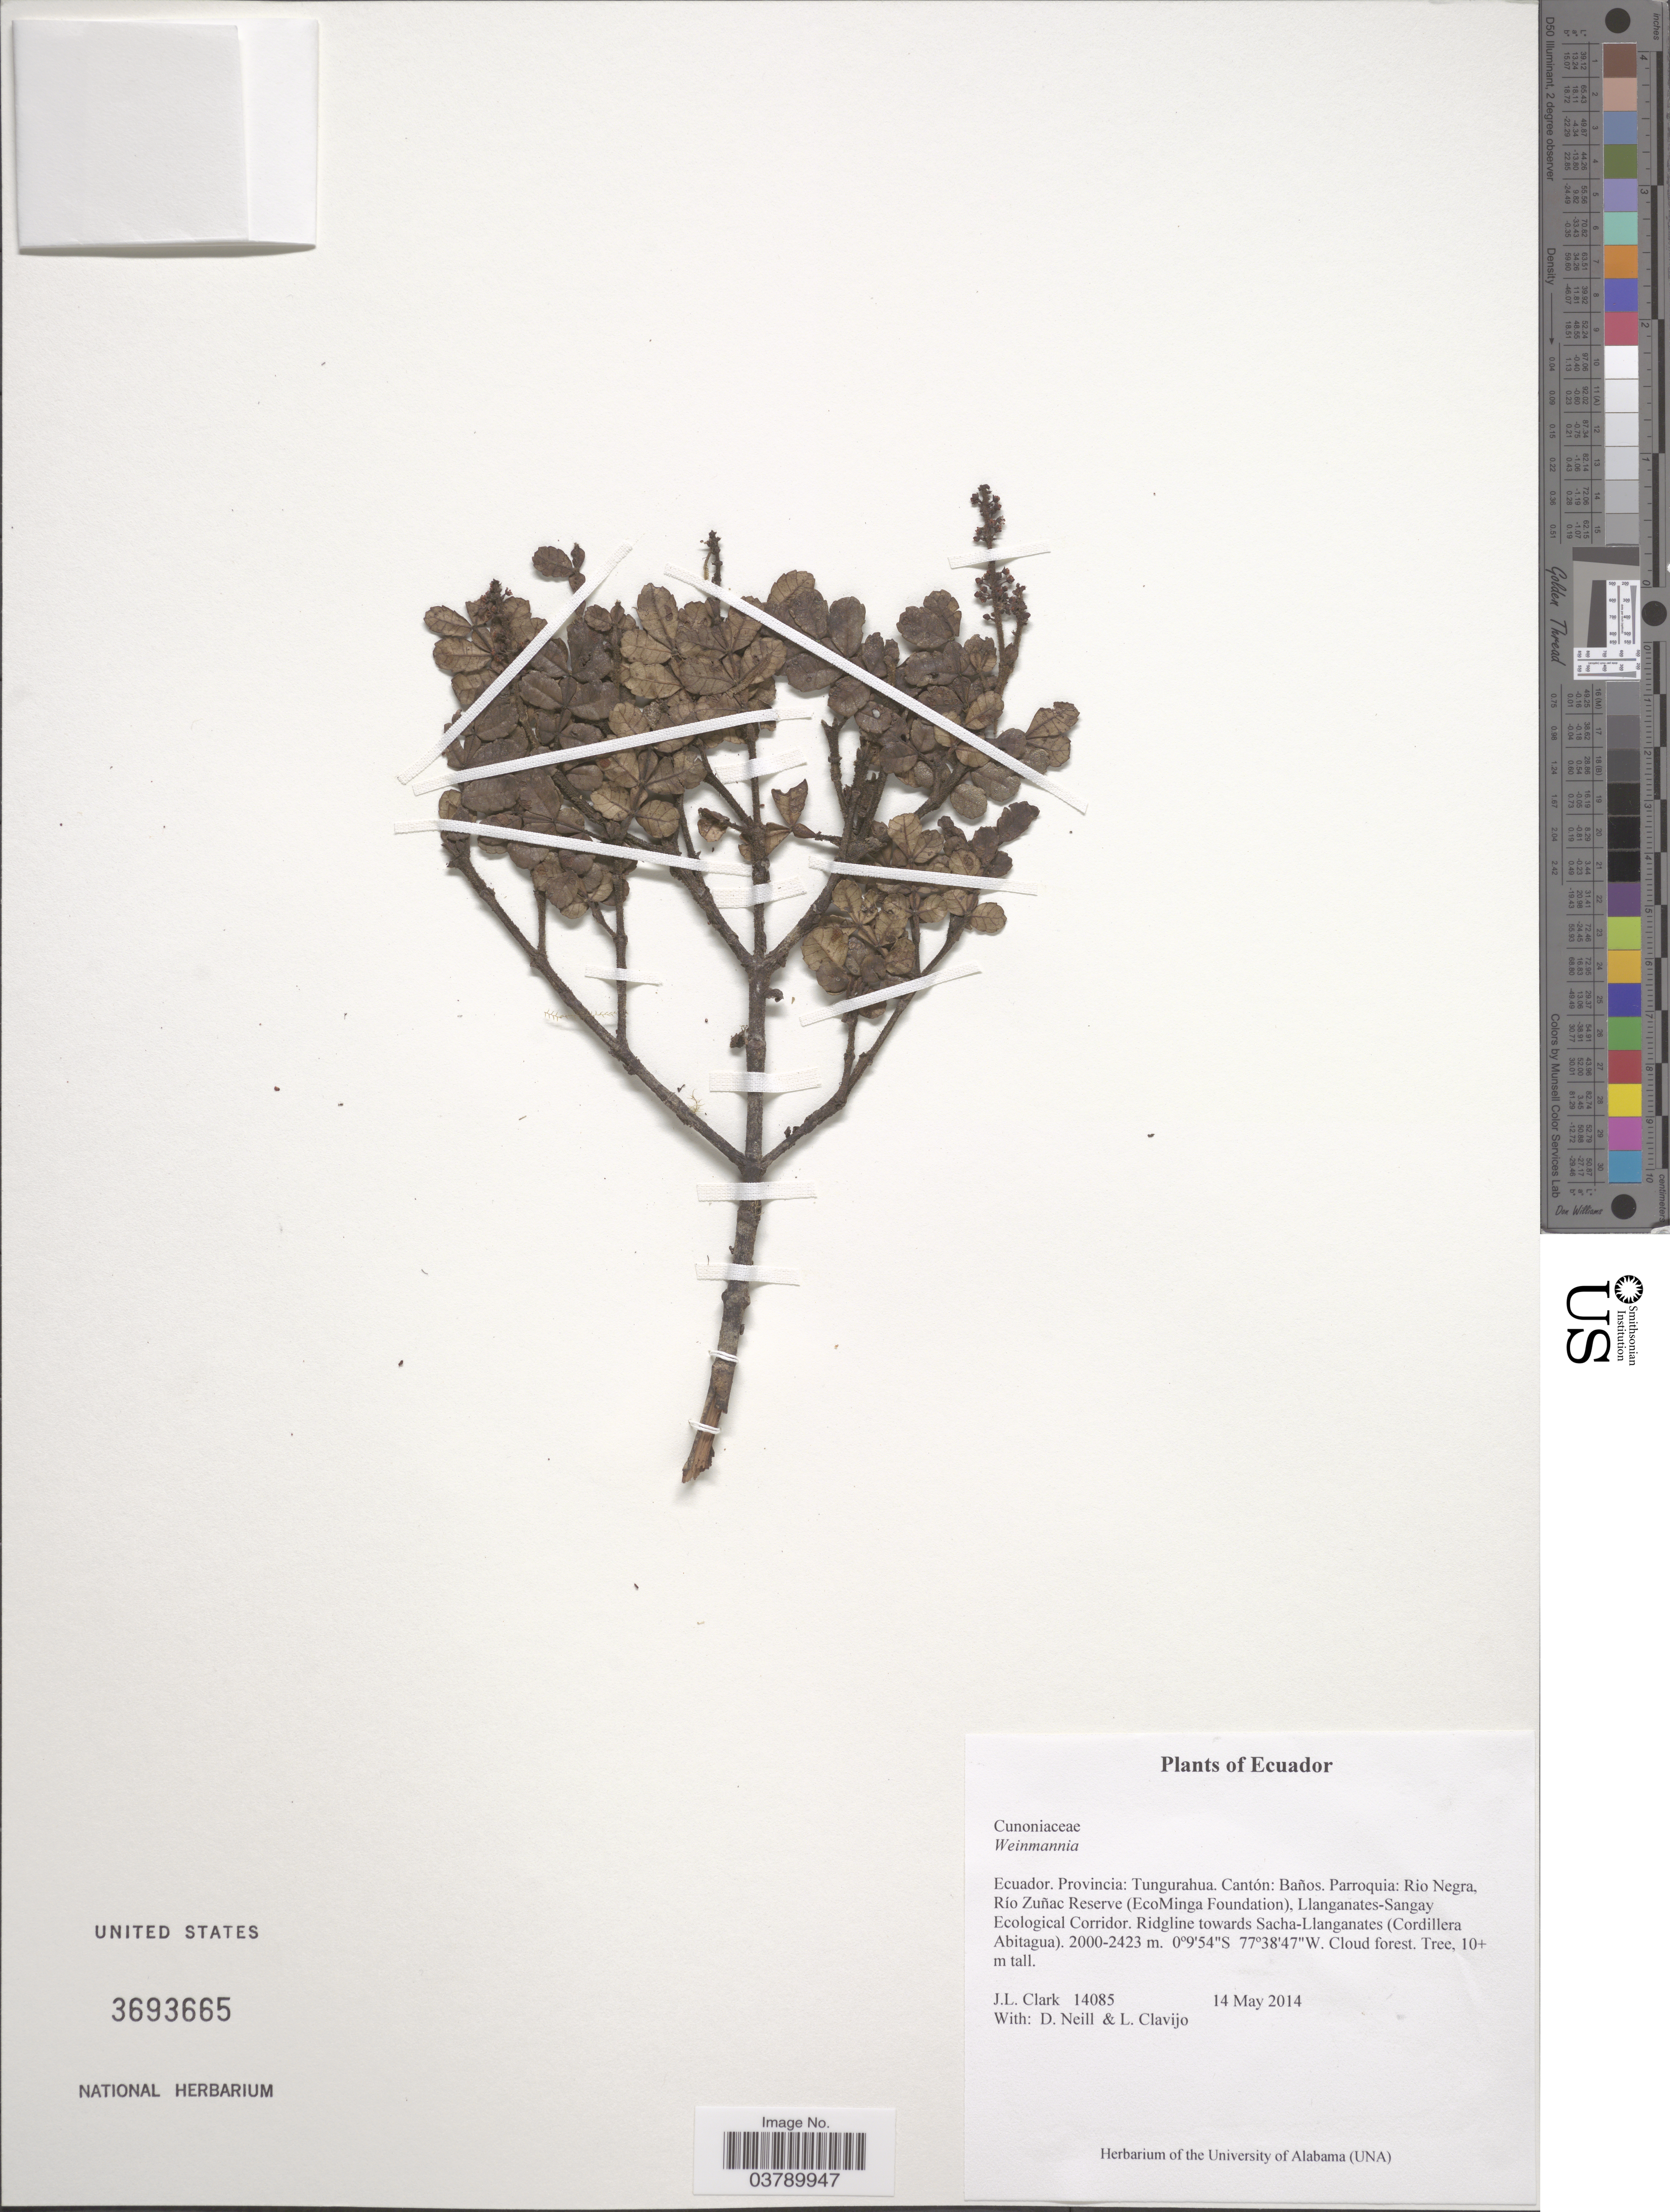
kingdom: Plantae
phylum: Tracheophyta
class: Magnoliopsida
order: Oxalidales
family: Cunoniaceae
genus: Weinmannia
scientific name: Weinmannia sp.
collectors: J. L. Clark, D. Neill & L. Clavijo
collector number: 14085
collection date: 2014-05-14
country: Ecuador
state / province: Tungurahua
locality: Cantón: Baños. Parroquia: Rio Negra, Río Zuñac Reserve (EcoMinga Foundation), Llanganates-Sangay Ecological Corridor. Ridgline towards Sacha-Llanganates (Cordillera Abitagua).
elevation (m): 2000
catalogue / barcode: US 3693665